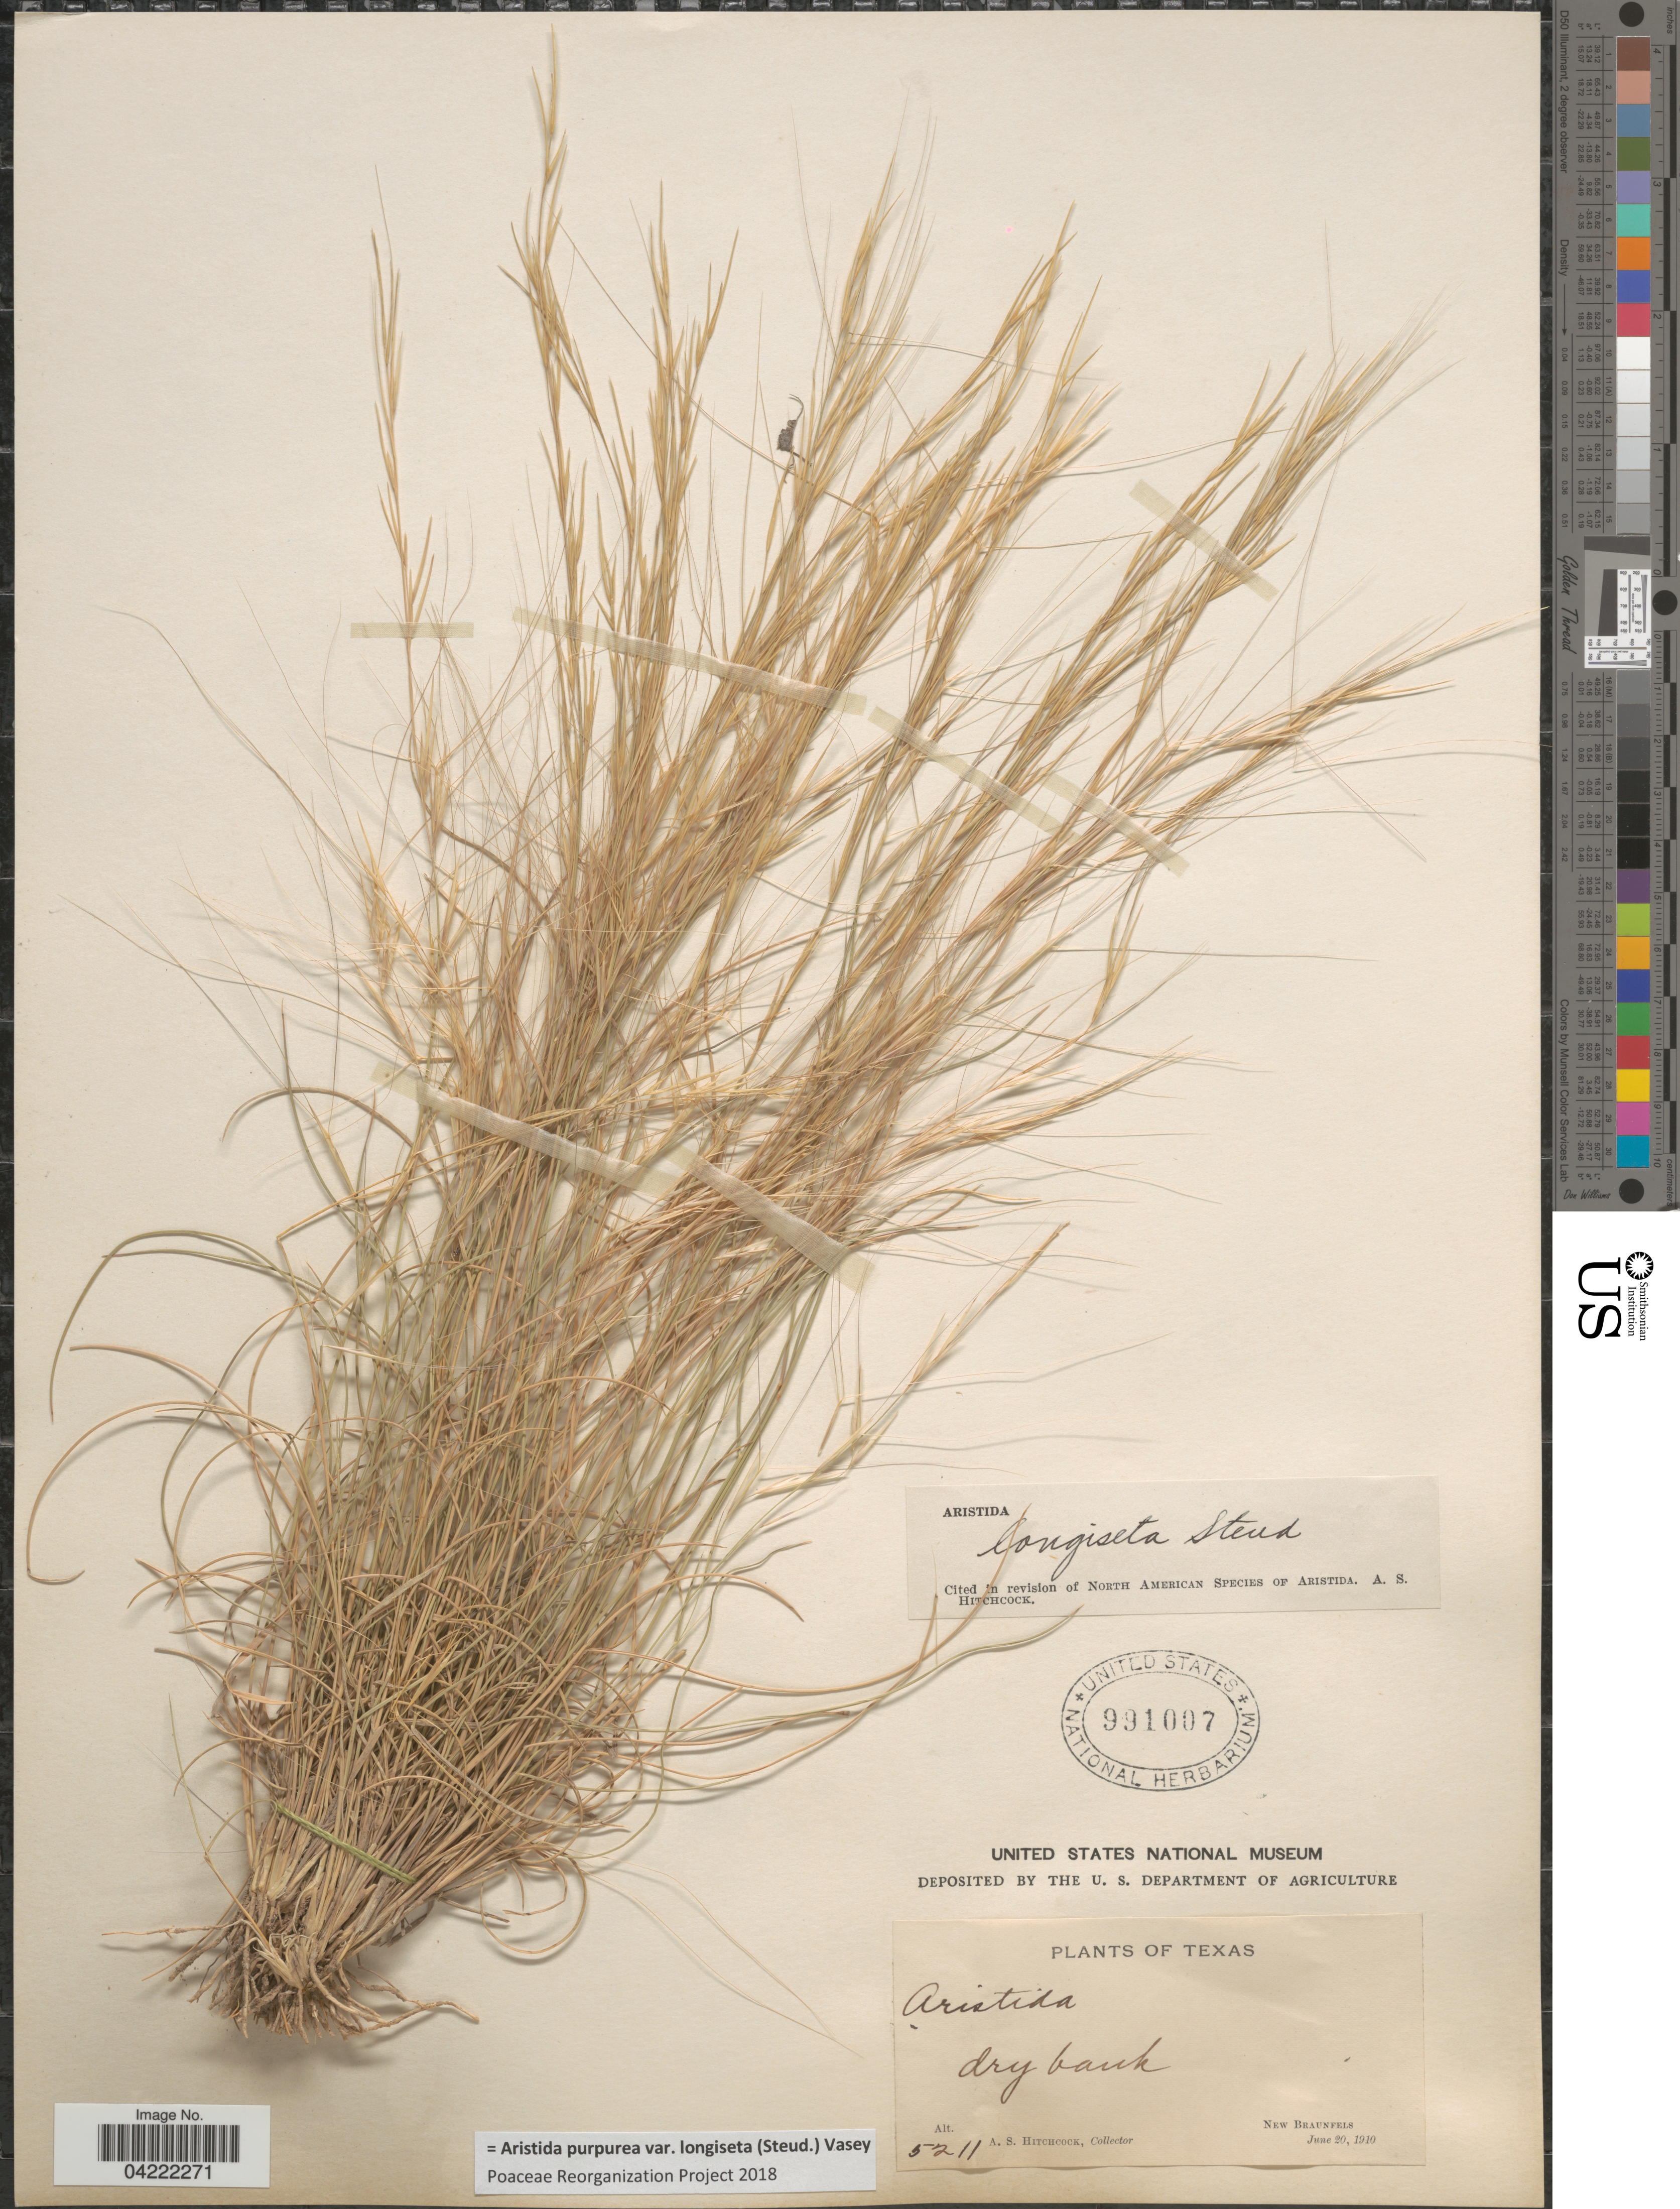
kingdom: Plantae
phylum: Tracheophyta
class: Liliopsida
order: Poales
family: Poaceae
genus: Aristida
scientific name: Aristida purpurea var. longiseta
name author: (Steud.) Vasey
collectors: A. S. Hitchcock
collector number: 5211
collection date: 1910-06-20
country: United States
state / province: Texas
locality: Dry bank. New Braunfels.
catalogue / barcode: US 991007